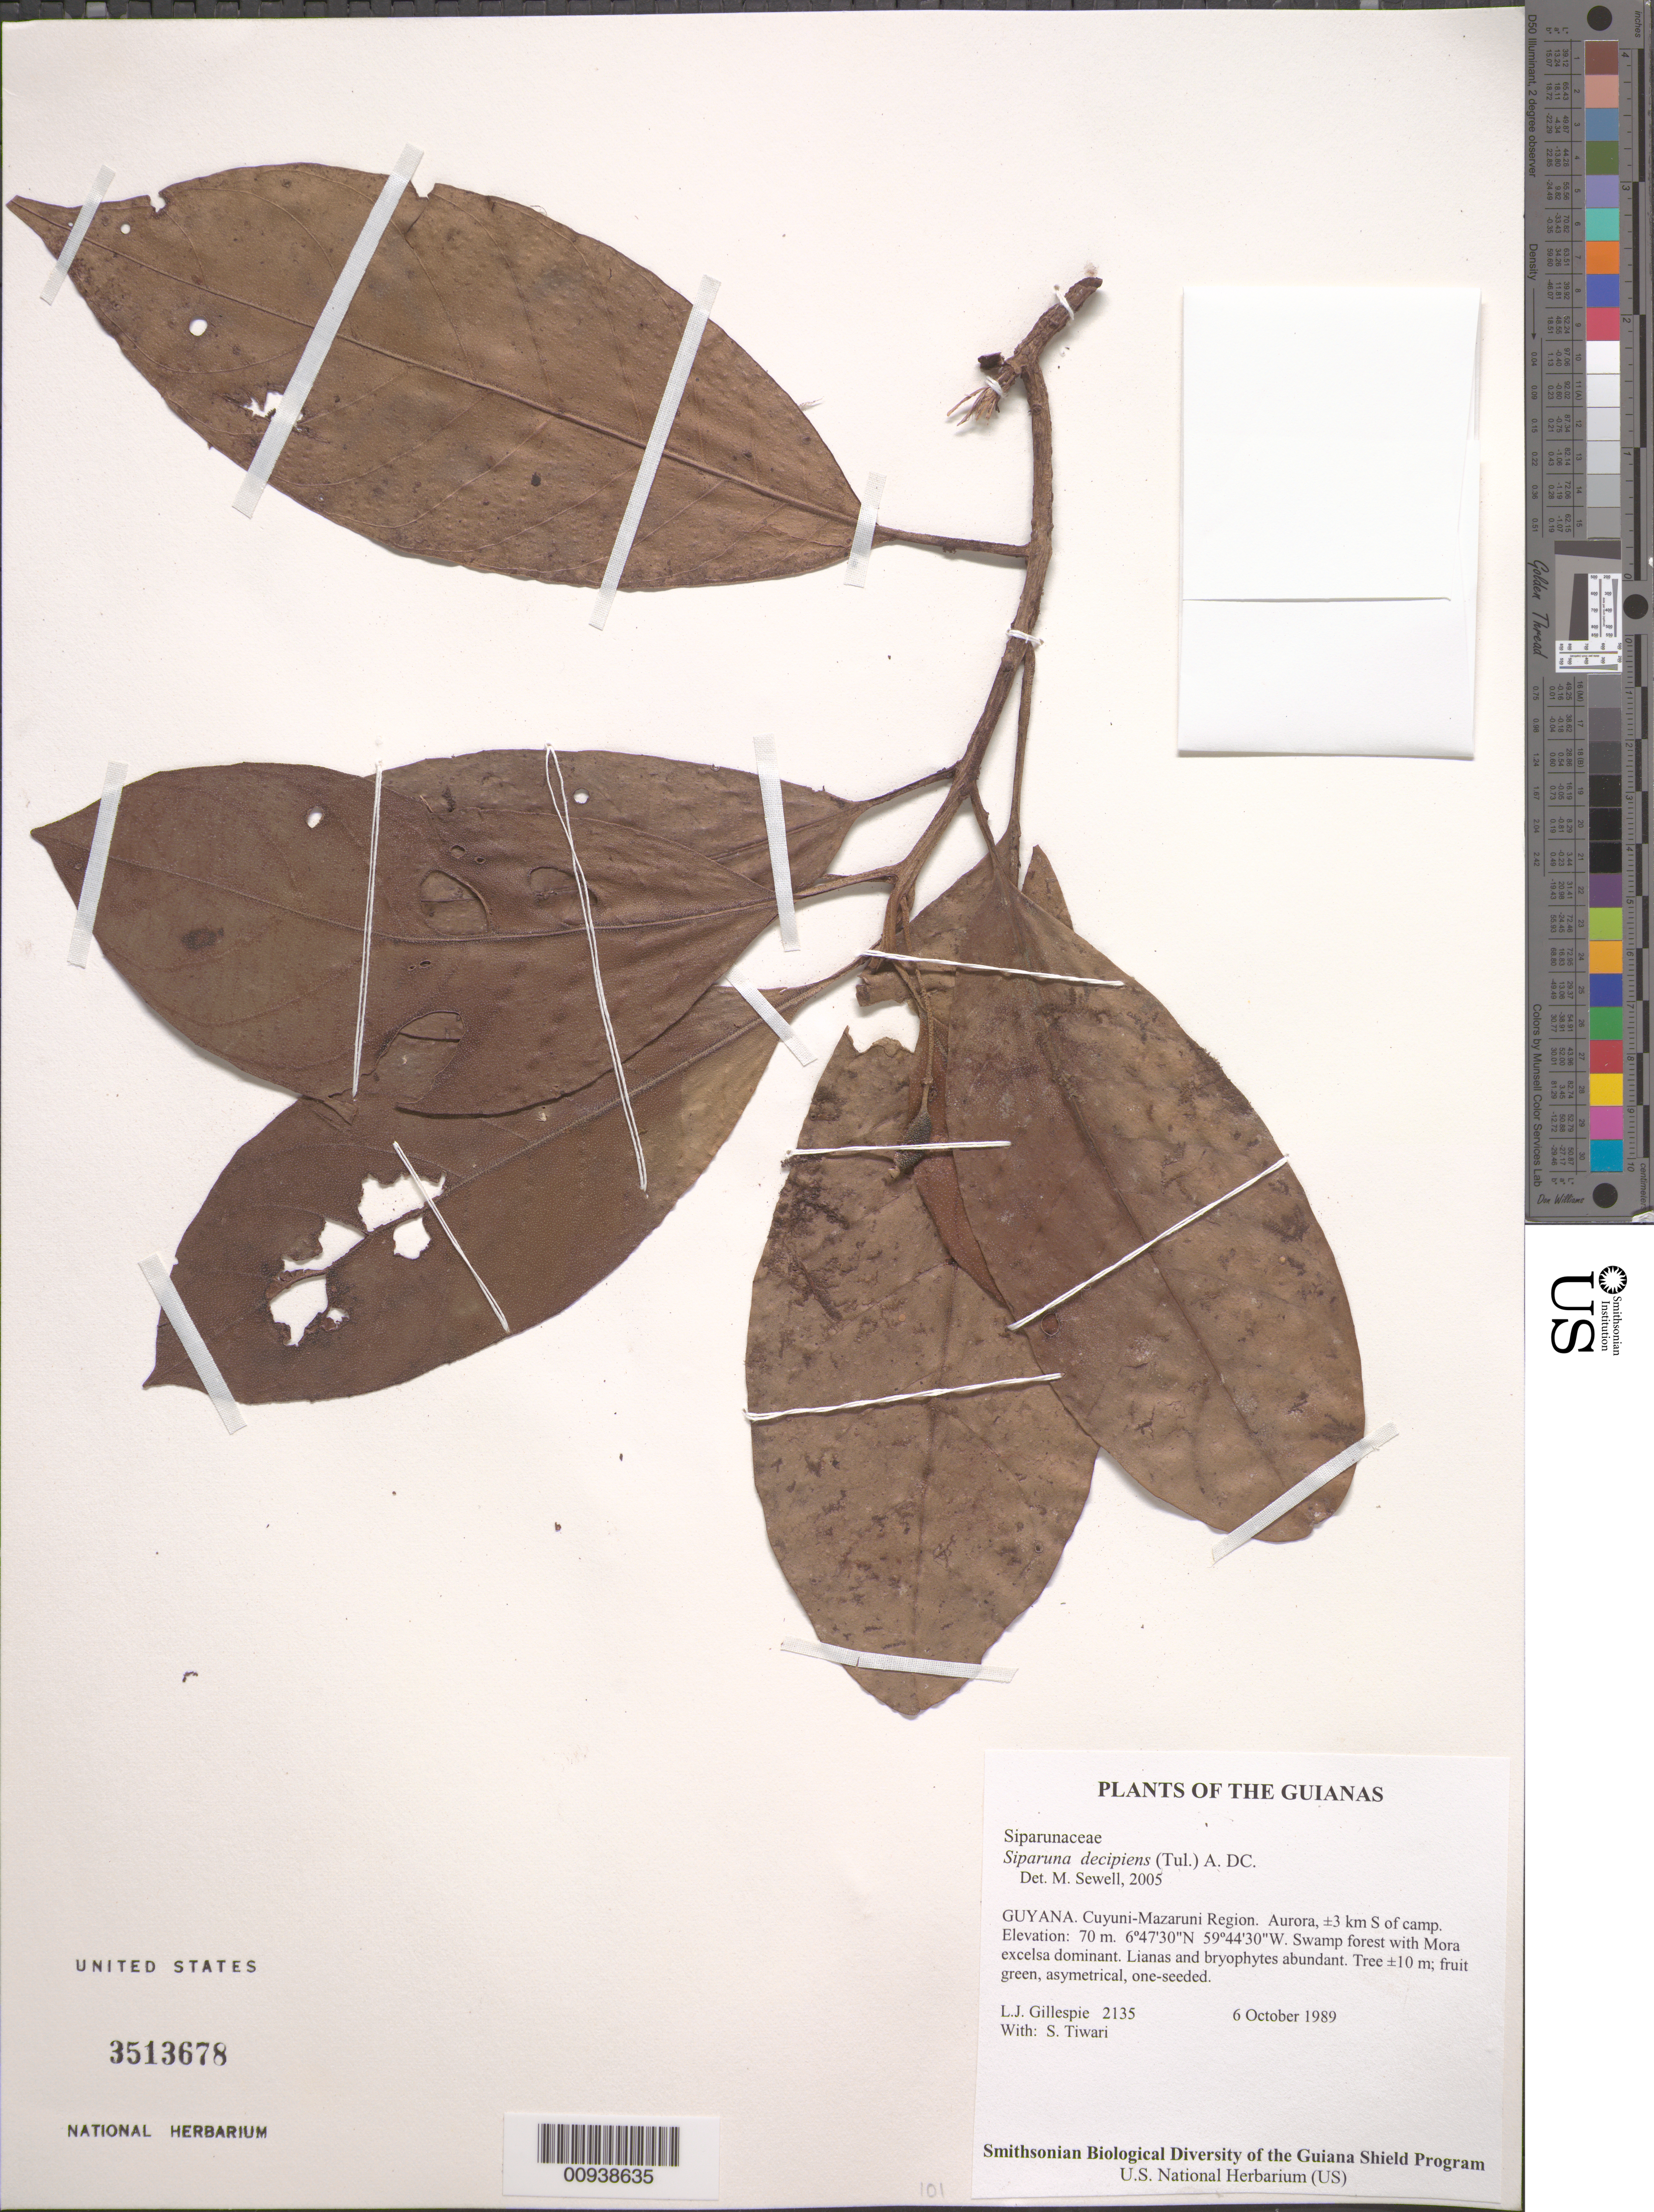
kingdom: Plantae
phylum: Tracheophyta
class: Magnoliopsida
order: Laurales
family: Siparunaceae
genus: Siparuna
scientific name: Siparuna decipiens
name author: (Tul.) A. DC.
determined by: Sewell, M.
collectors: L. J. Gillespie & S. Tiwari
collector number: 2135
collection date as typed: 6 October 1989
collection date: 1989-10-06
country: Guyana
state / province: Cuyuni-Mazaruni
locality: Aurora, ±3 km S of camp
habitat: Swamp forest with Mora excelsa dominant. Lianas and bryophytes abundant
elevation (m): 70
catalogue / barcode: US 3513678